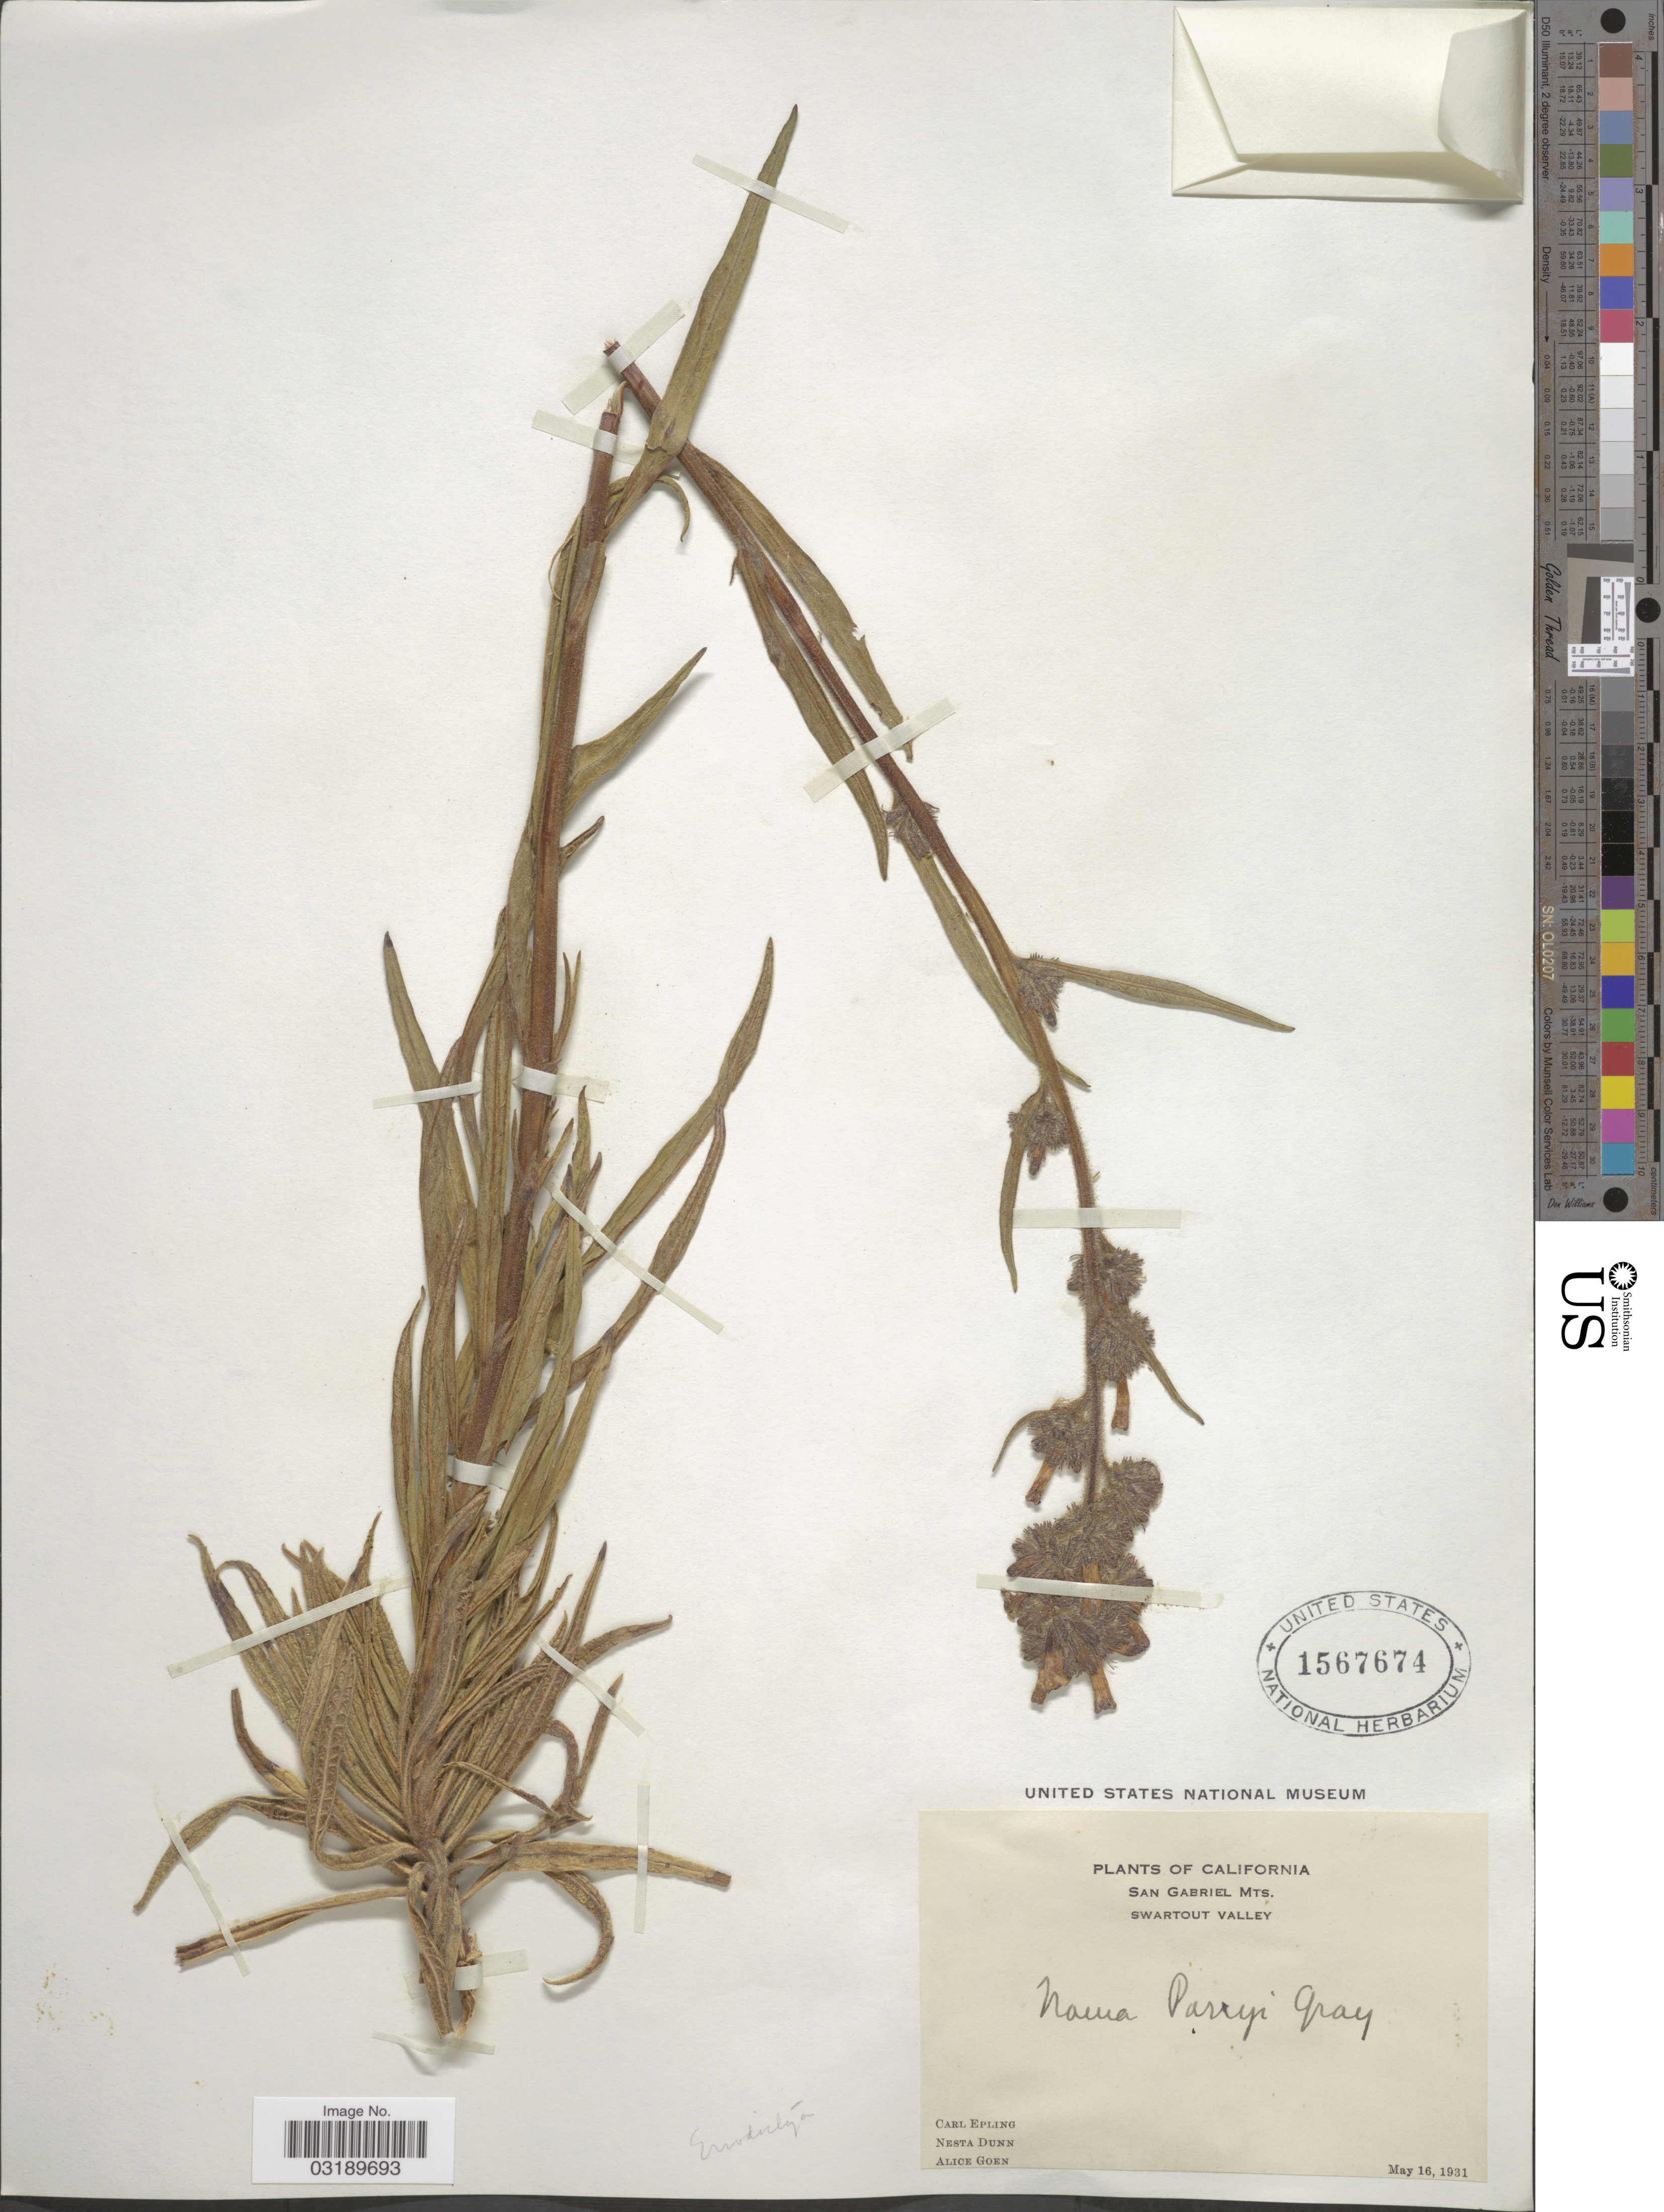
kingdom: Plantae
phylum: Tracheophyta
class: Magnoliopsida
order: Boraginales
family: Namaceae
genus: Eriodictyon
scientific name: Eriodictyon parryi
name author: A. Gray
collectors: C. C. Epling, N. Dunn & A. Goen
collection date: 1931-05-16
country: Algeria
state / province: Muaskar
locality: San Gabriel mts. Swartout Valley.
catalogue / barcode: US 1567674